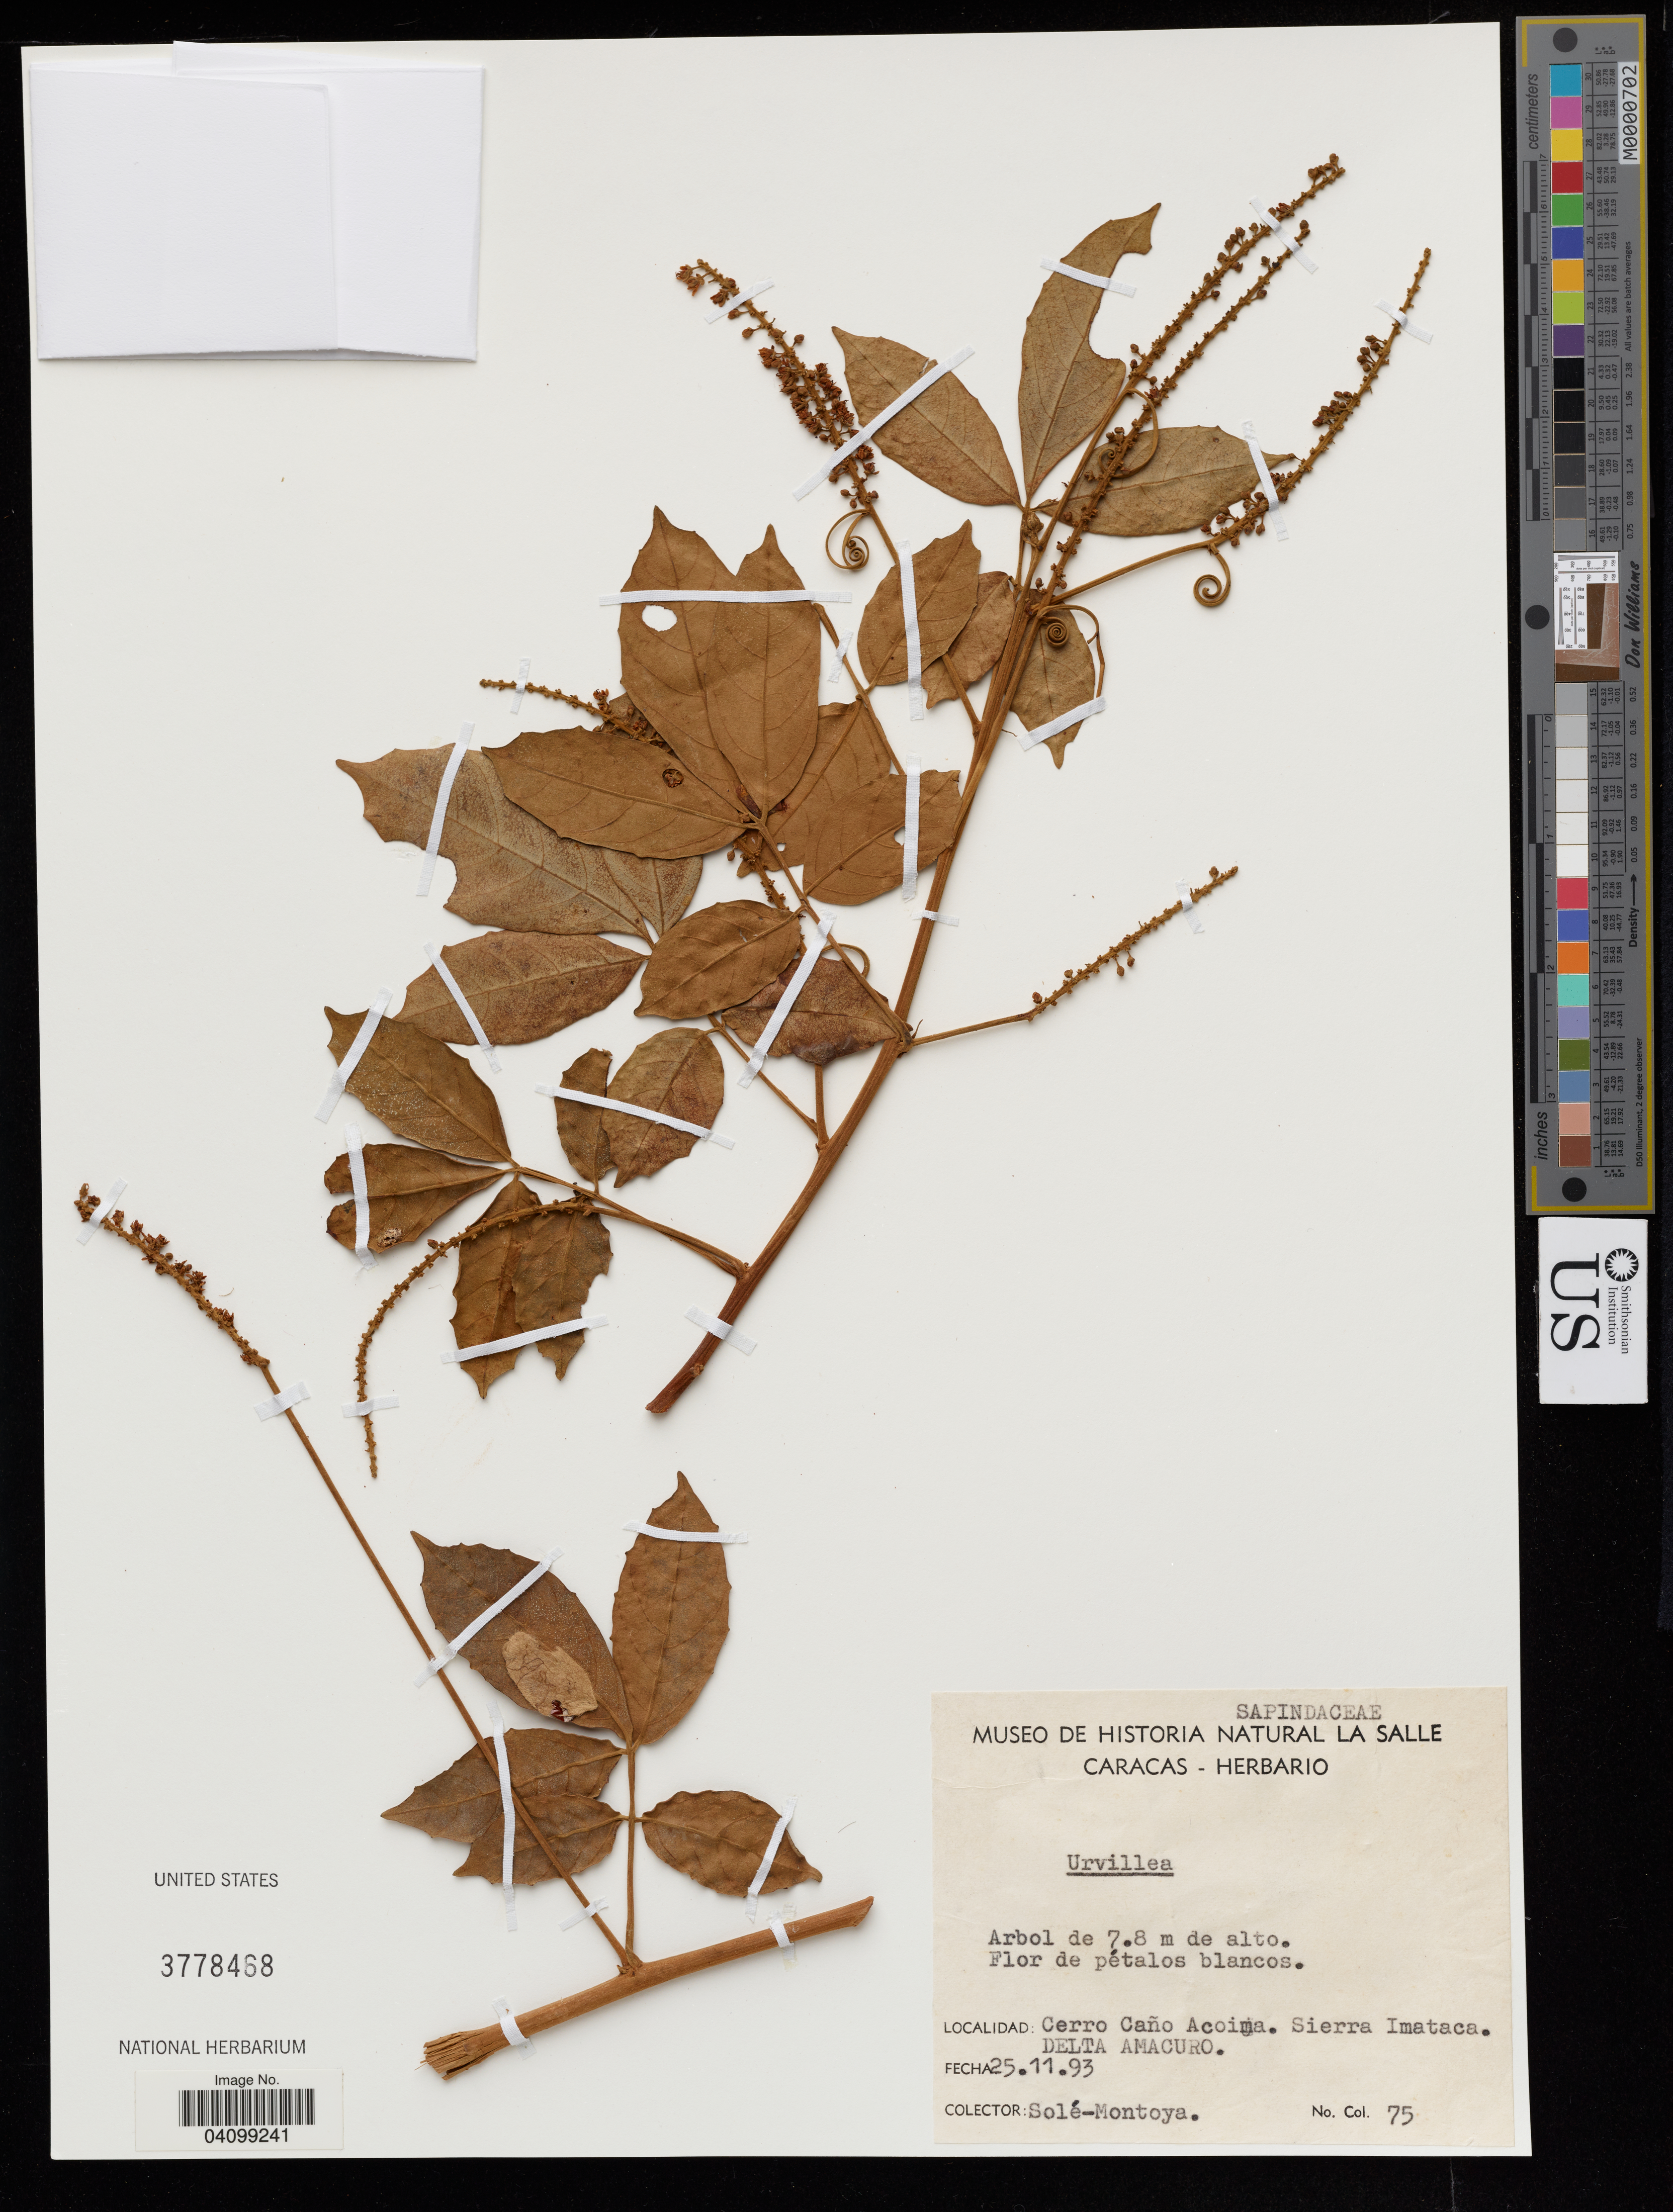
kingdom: Plantae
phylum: Tracheophyta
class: Magnoliopsida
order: Sapindales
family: Sapindaceae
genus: Urvillea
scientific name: Urvillea sp.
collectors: S. Montoya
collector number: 75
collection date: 1993-11-25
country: Venezuela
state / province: Delta Amacuro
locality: Cerro Caño Acoima. Sierra Imataca.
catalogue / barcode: US 3778468